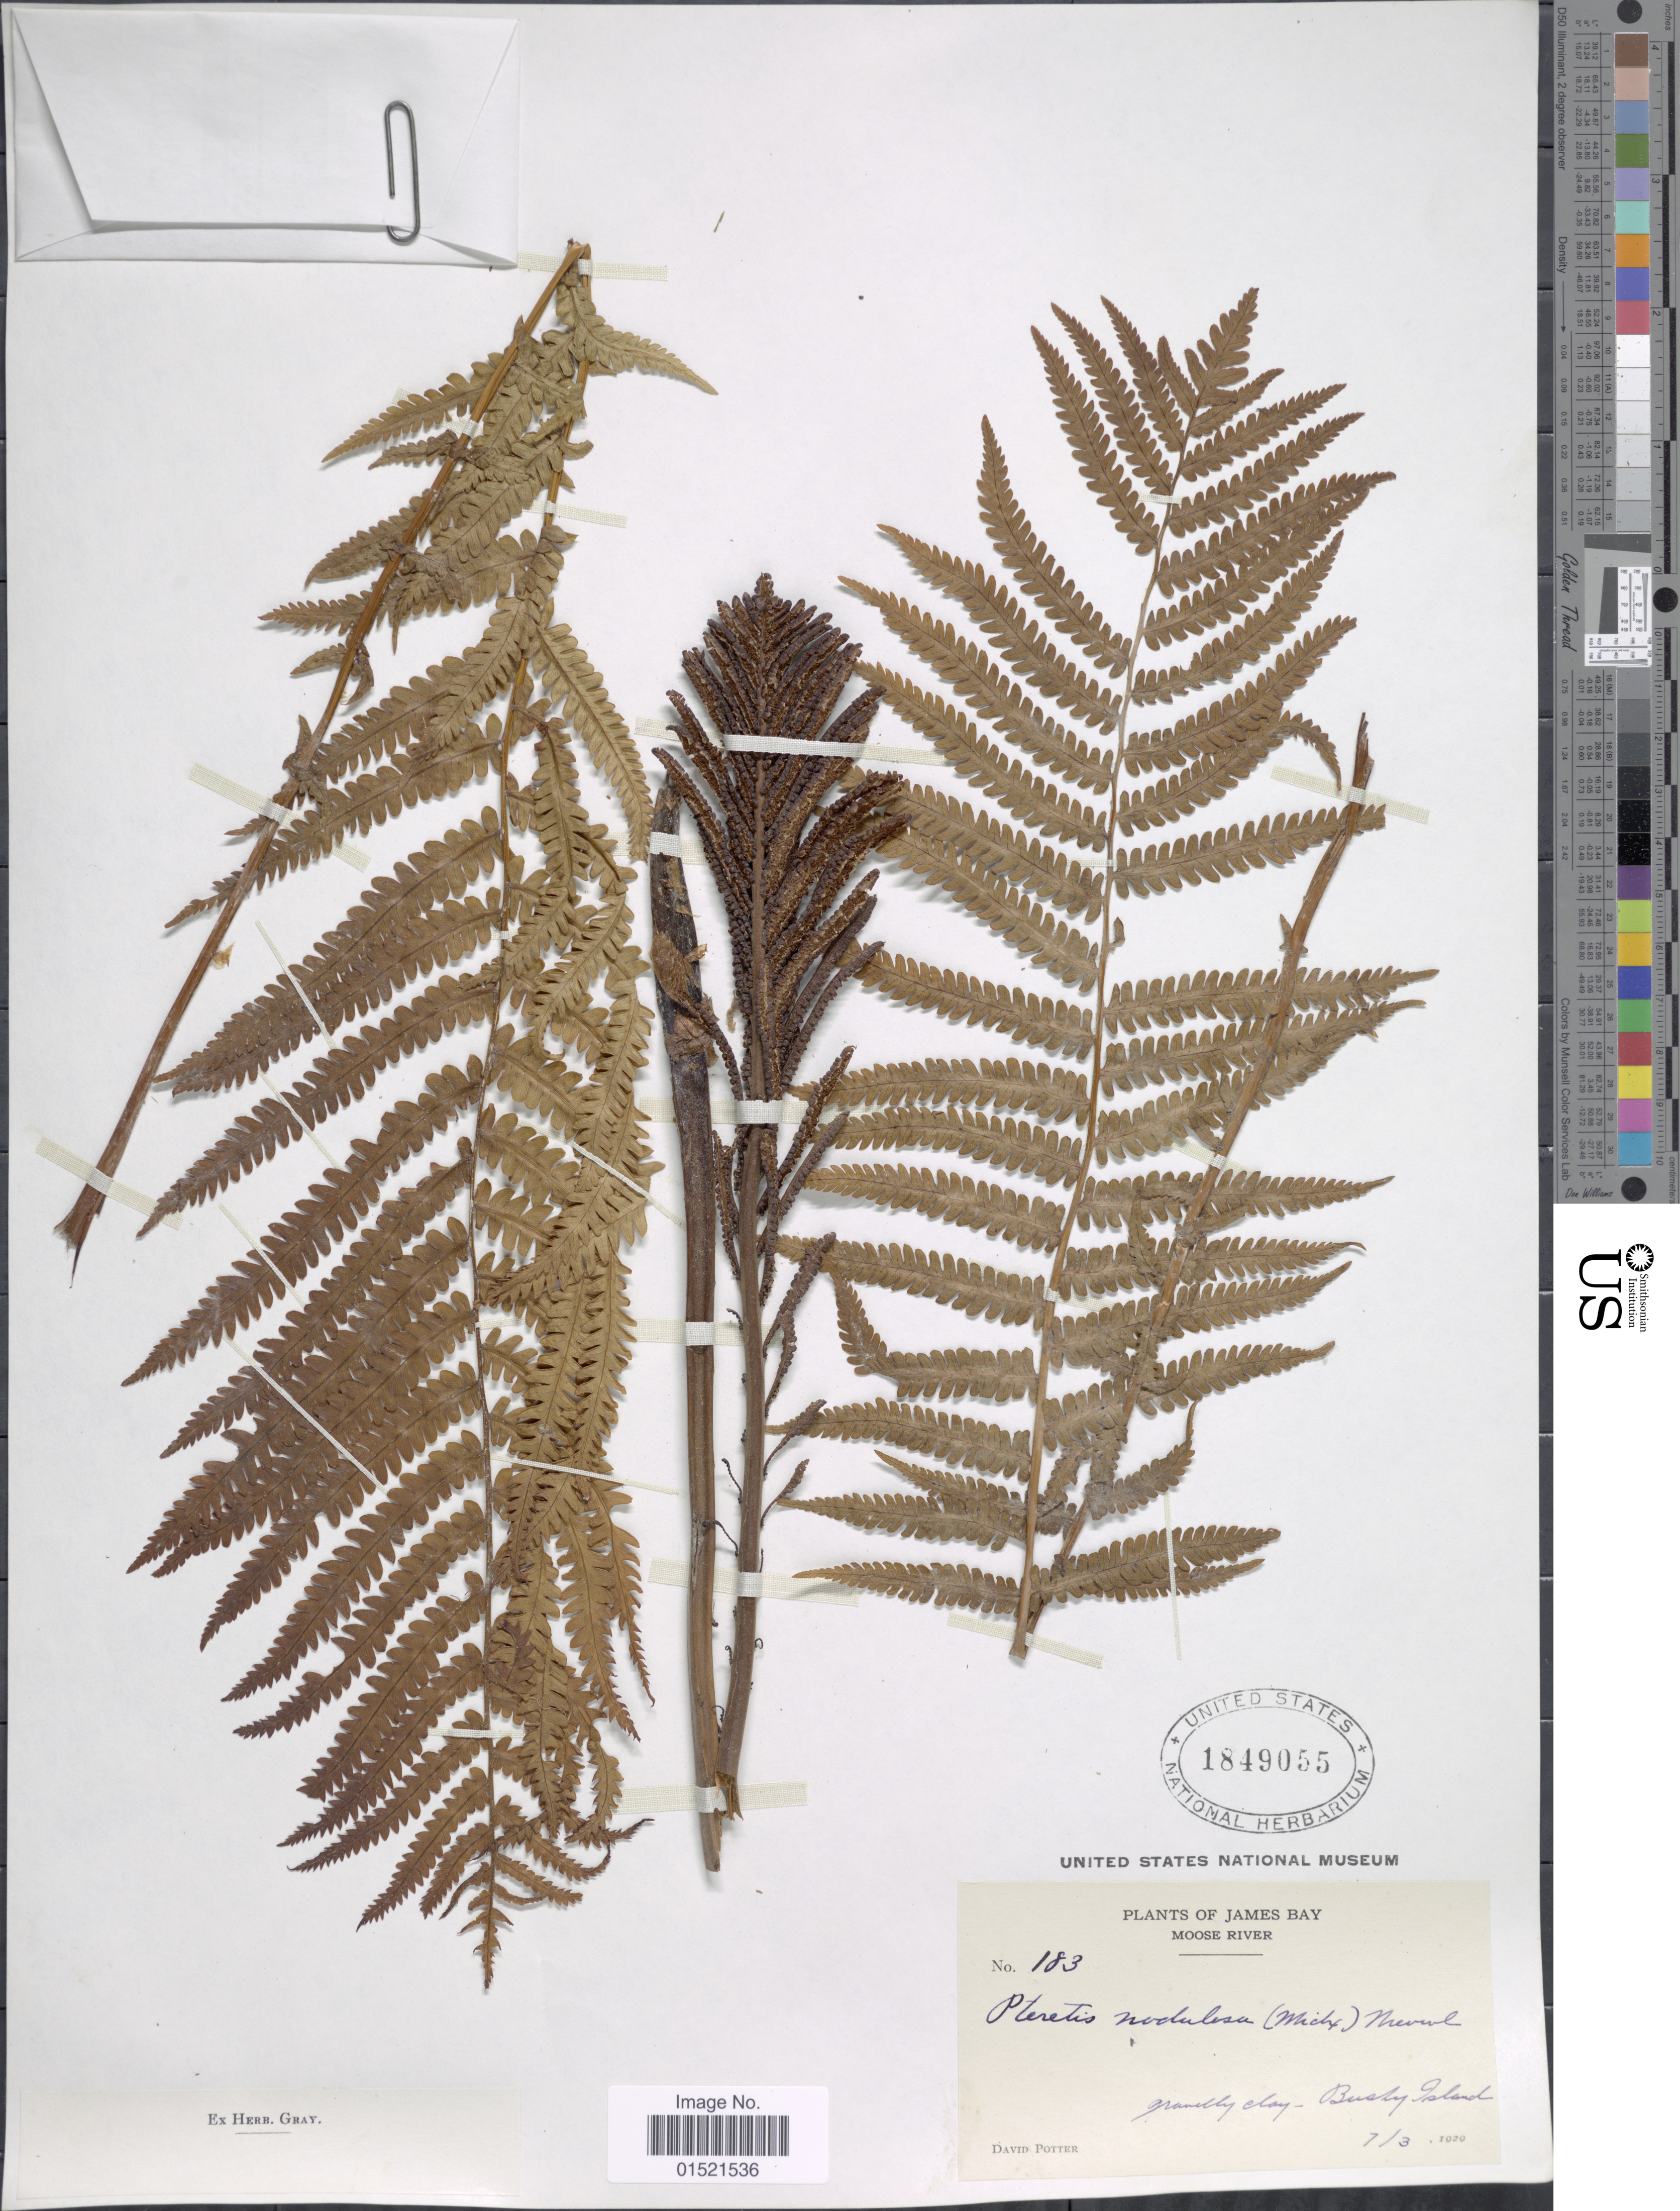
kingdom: Plantae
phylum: Tracheophyta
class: Polypodiopsida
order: Polypodiales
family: Onocleaceae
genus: Matteuccia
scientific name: Matteuccia struthiopteris var. pensylvanica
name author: (Willd.) C.V. Morton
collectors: D. Potter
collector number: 183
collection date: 1920-03-07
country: Canada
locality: James Bay, Moose River, gravelly clay, Bushy Island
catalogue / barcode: US 1849055